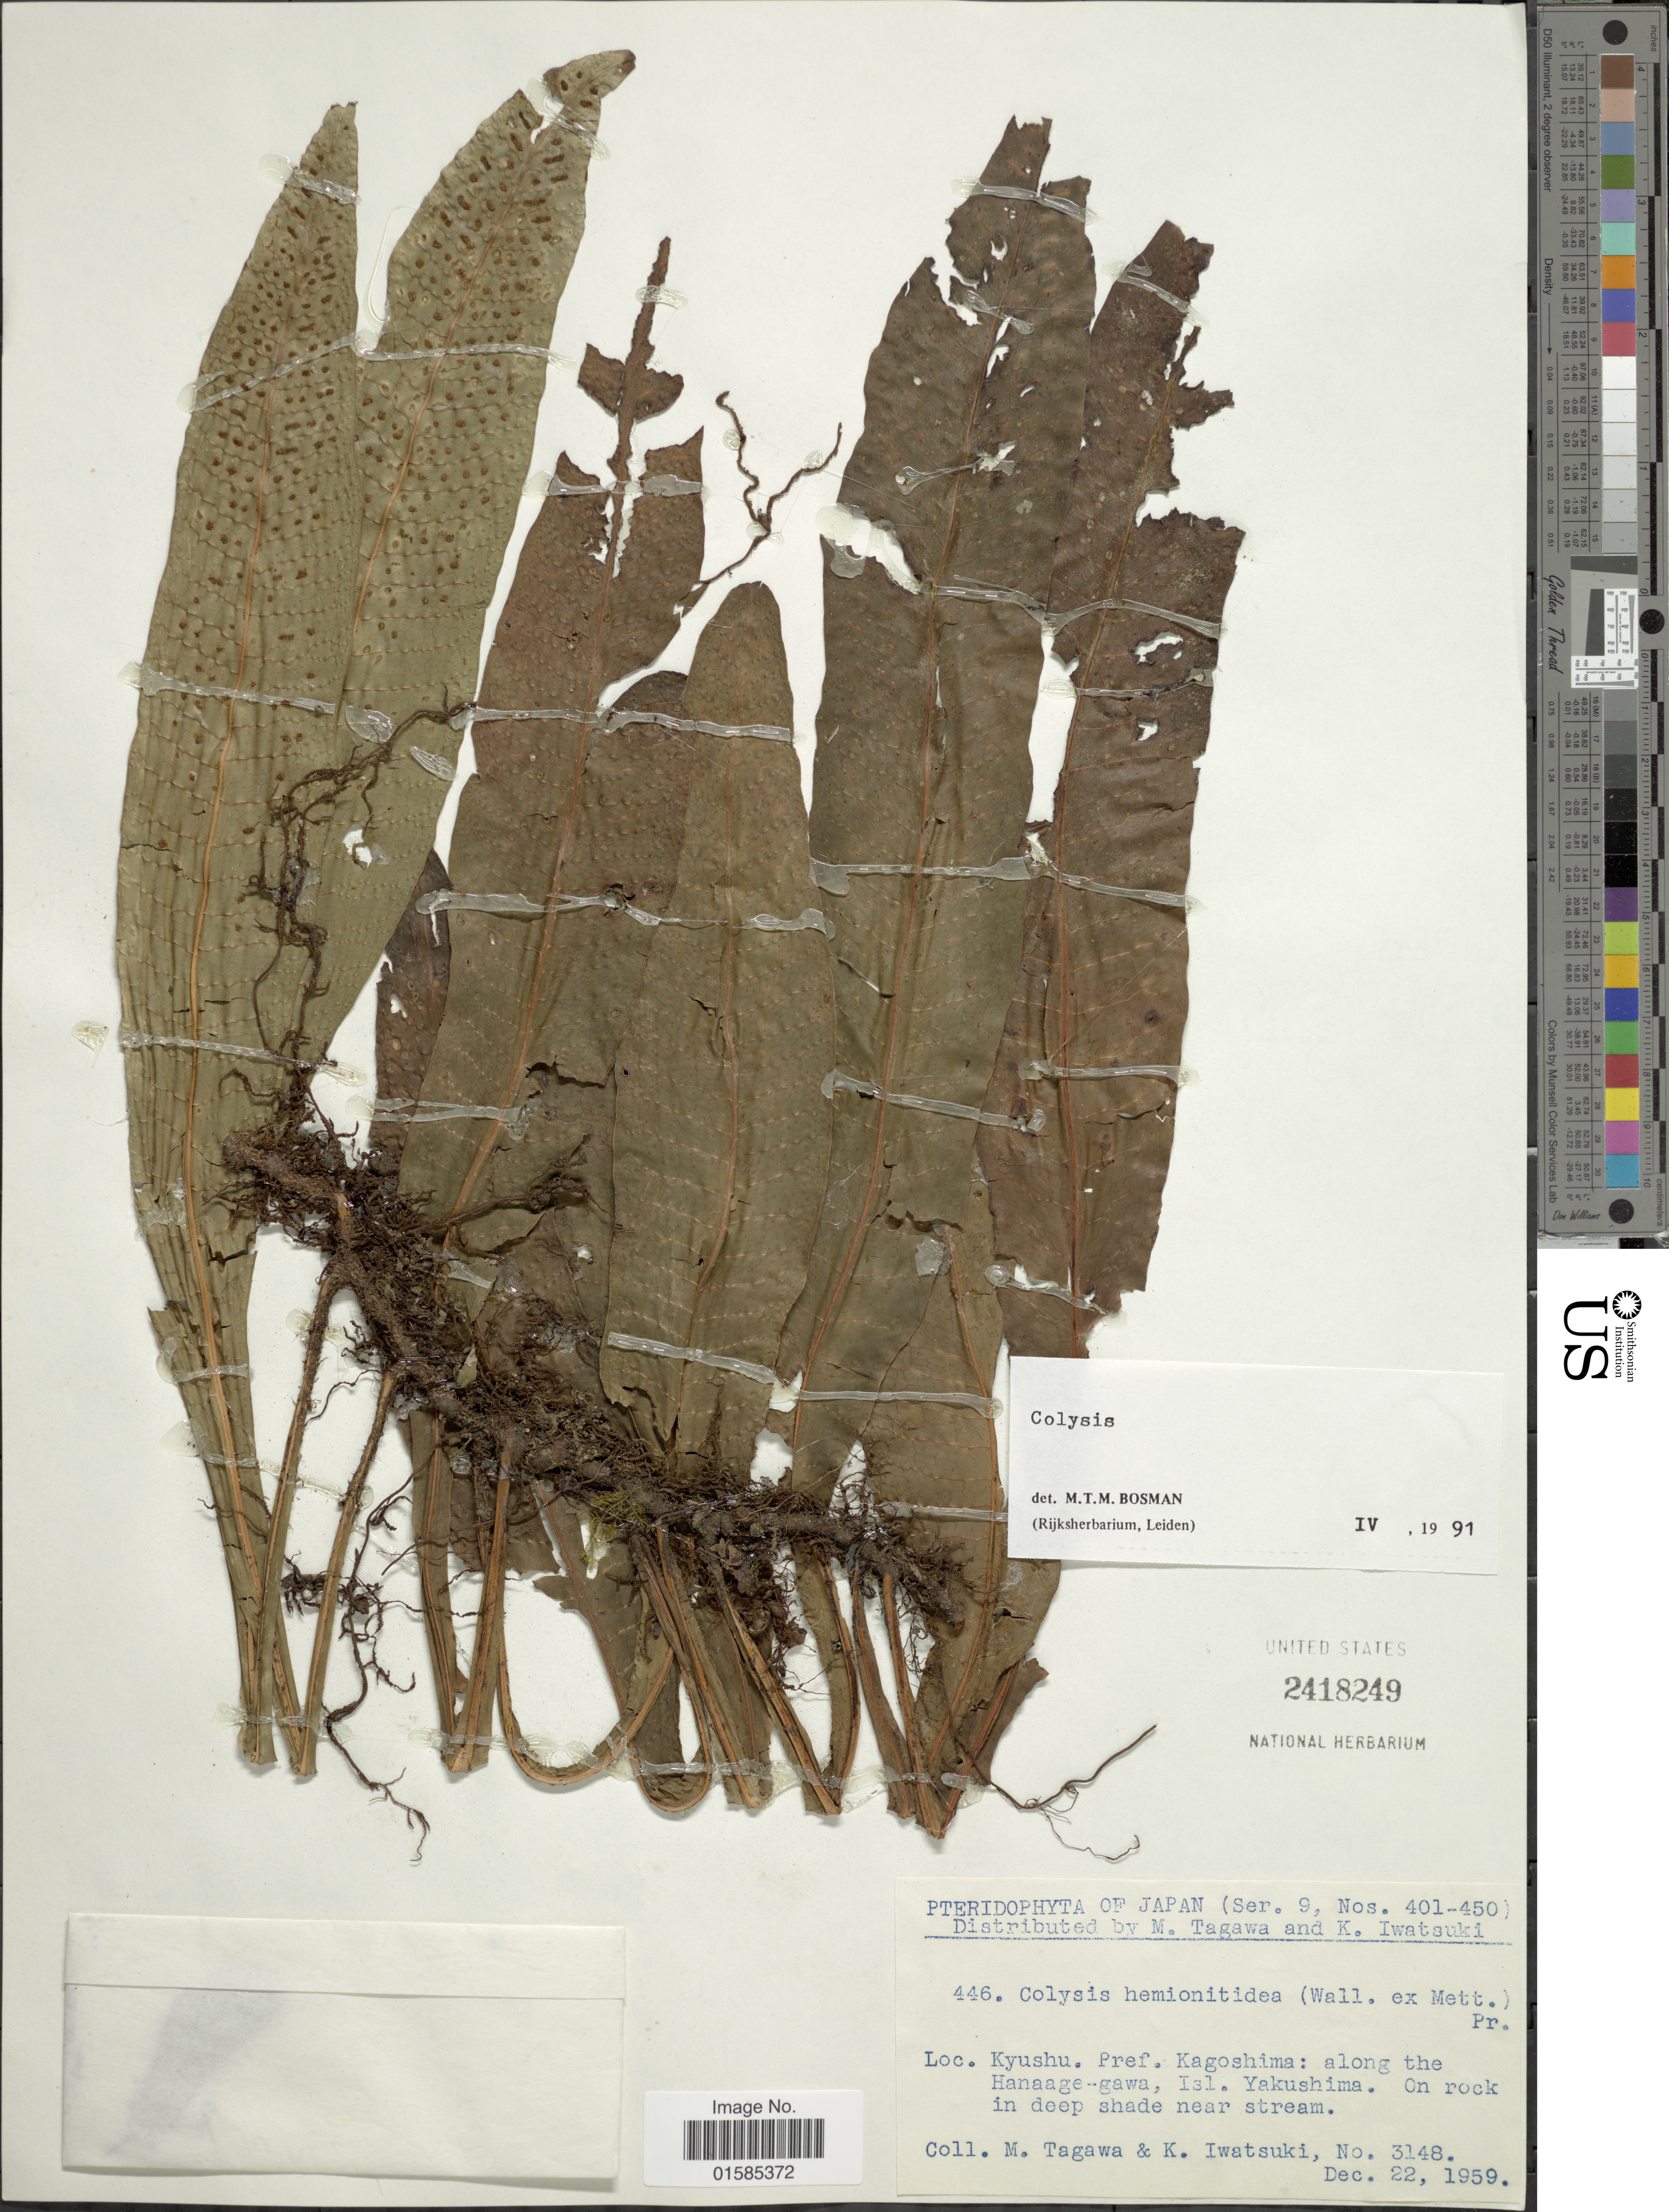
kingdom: Plantae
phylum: Tracheophyta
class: Polypodiopsida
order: Polypodiales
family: Polypodiaceae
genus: Leptochilus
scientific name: Leptochilus hemionitideus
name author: (C. Presl) Noot.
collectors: M. Tagawa & K. Iwatsuki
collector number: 3148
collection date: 1959-12-22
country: Japan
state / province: Kagosima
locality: Japan, Kyushu. Pref. Kagoshima: along the Hanaage-gawa, Sil. Yakushima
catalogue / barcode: US 2418249